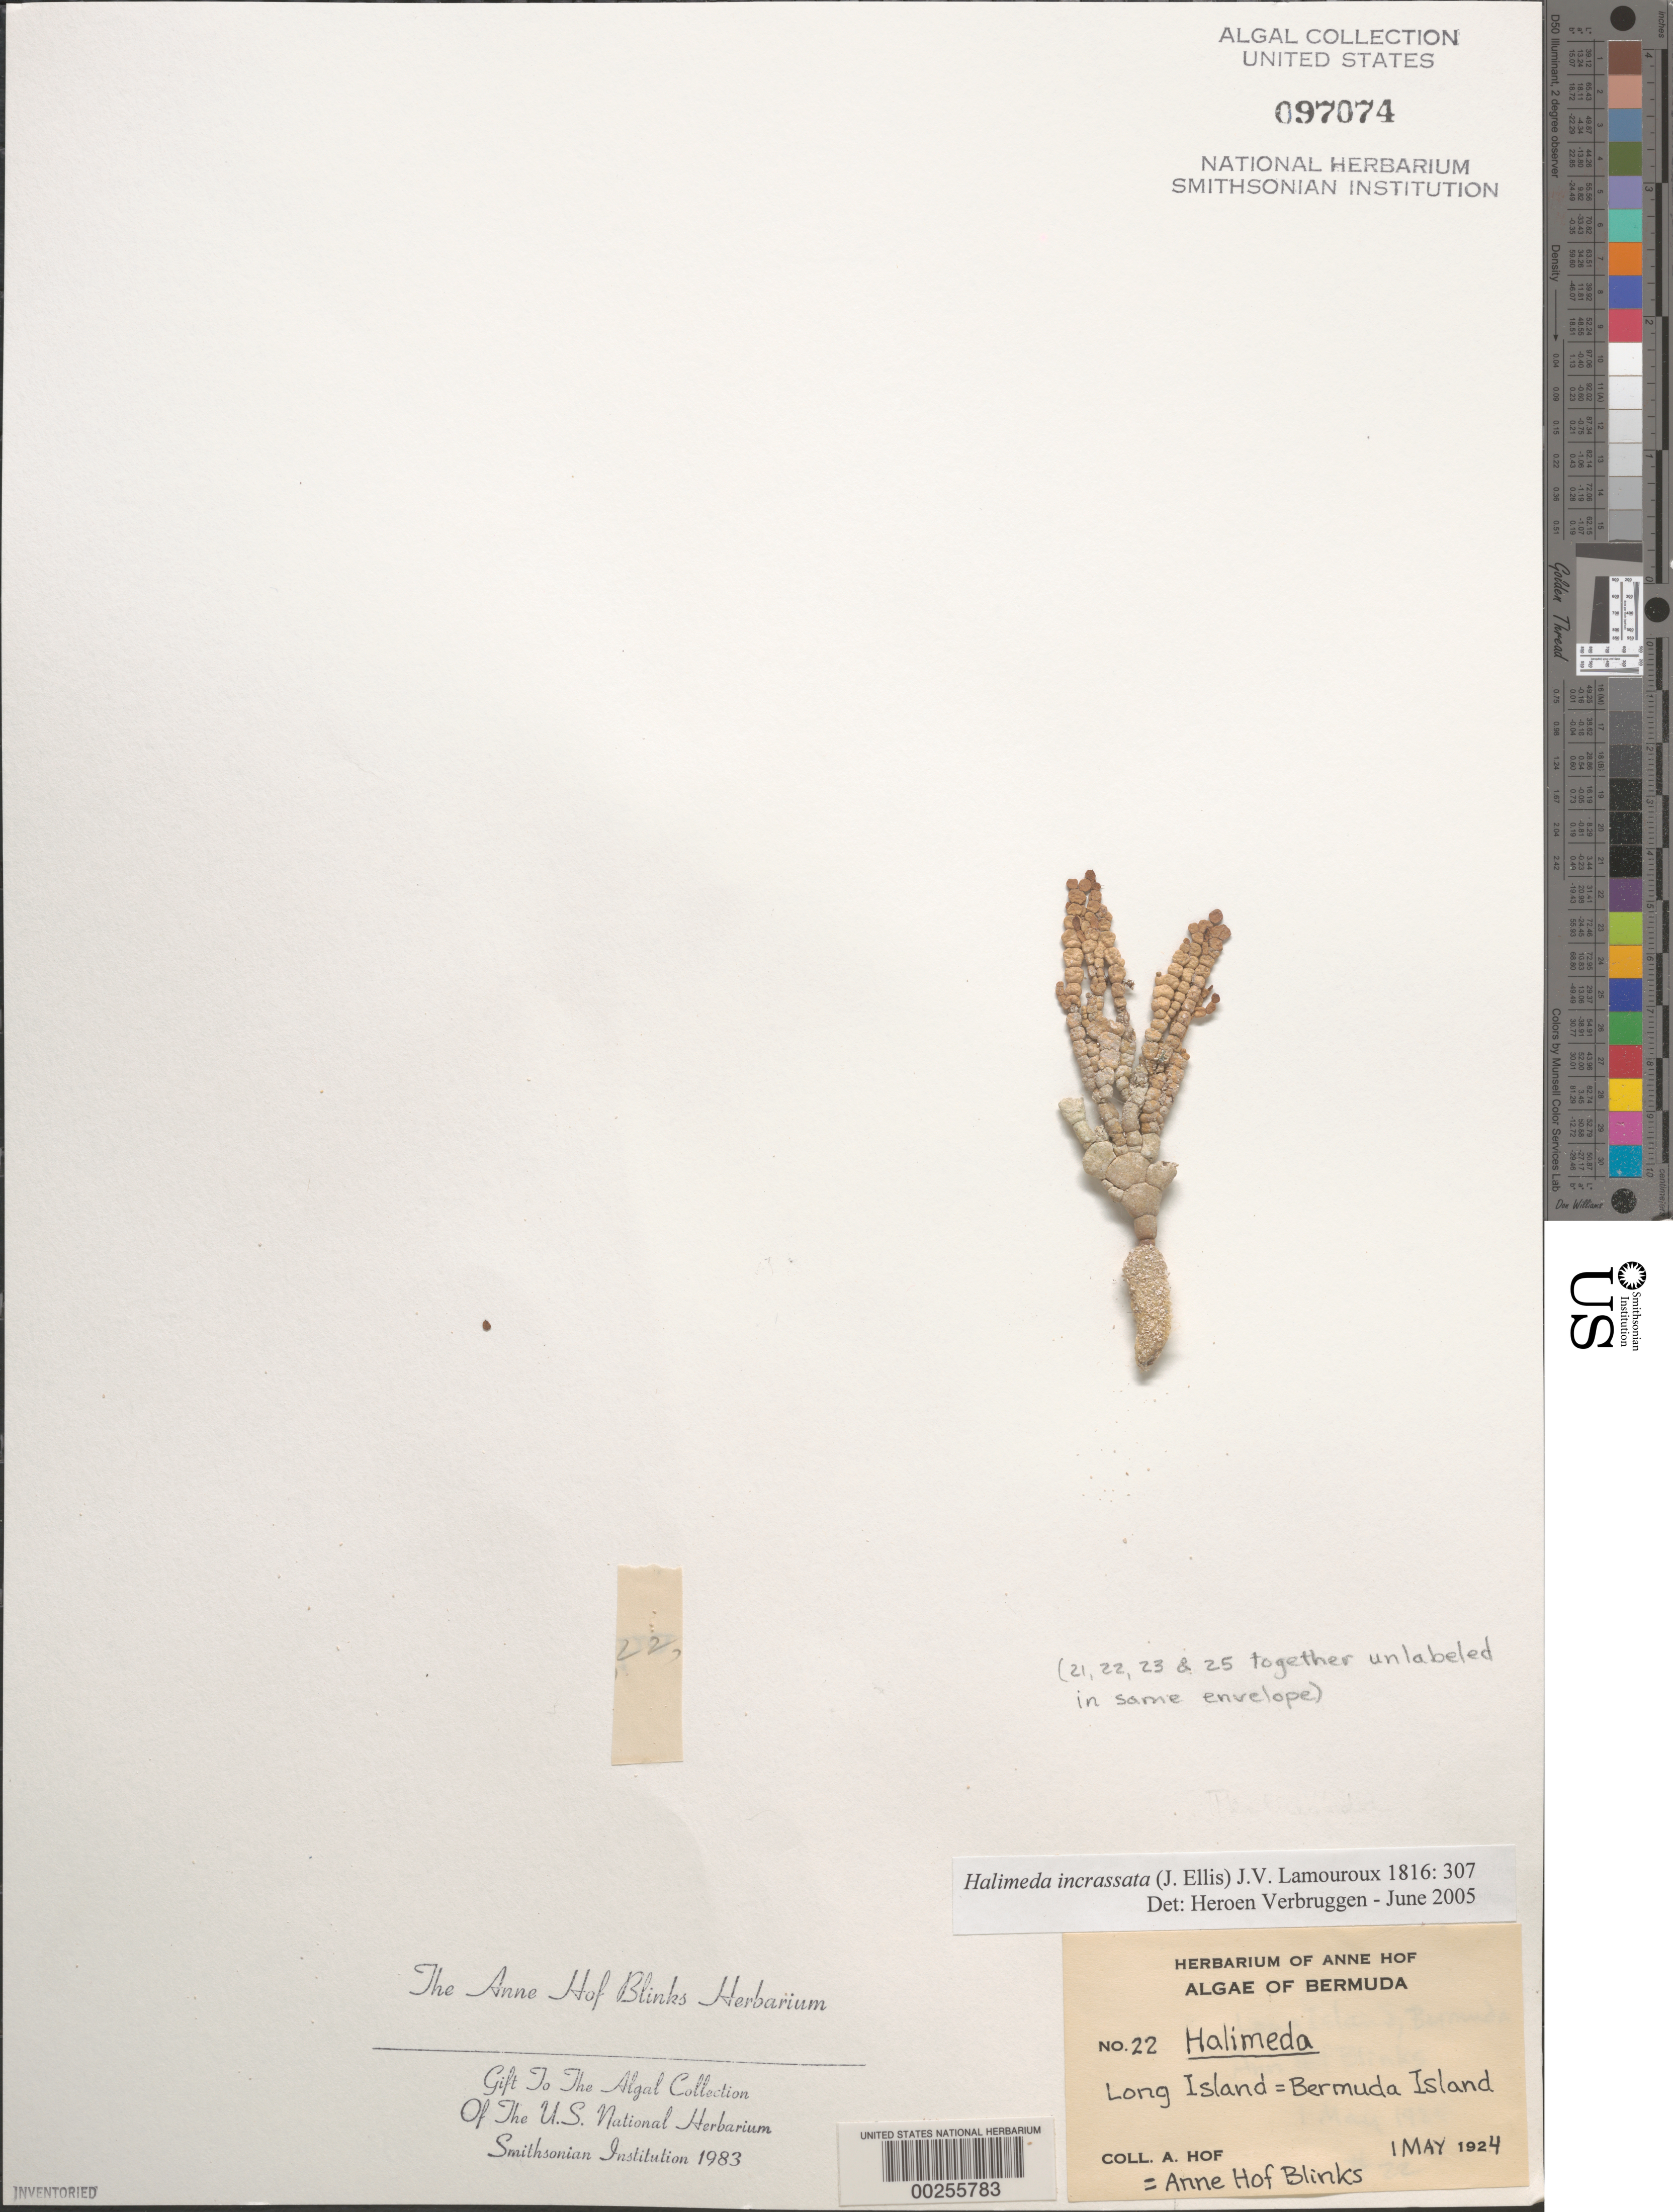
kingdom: Plantae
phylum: Chlorophyta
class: Ulvophyceae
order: Bryopsidales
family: Halimedaceae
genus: Halimeda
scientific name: Halimeda incrassata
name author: (J. Ellis) J.V.Lamouroux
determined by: Verbruggen, H.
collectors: A. Blinks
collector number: AHB 22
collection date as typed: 01 May 1924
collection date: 1924-05-01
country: Bermuda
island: Bermuda Island (Long Island)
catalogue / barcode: US 97074